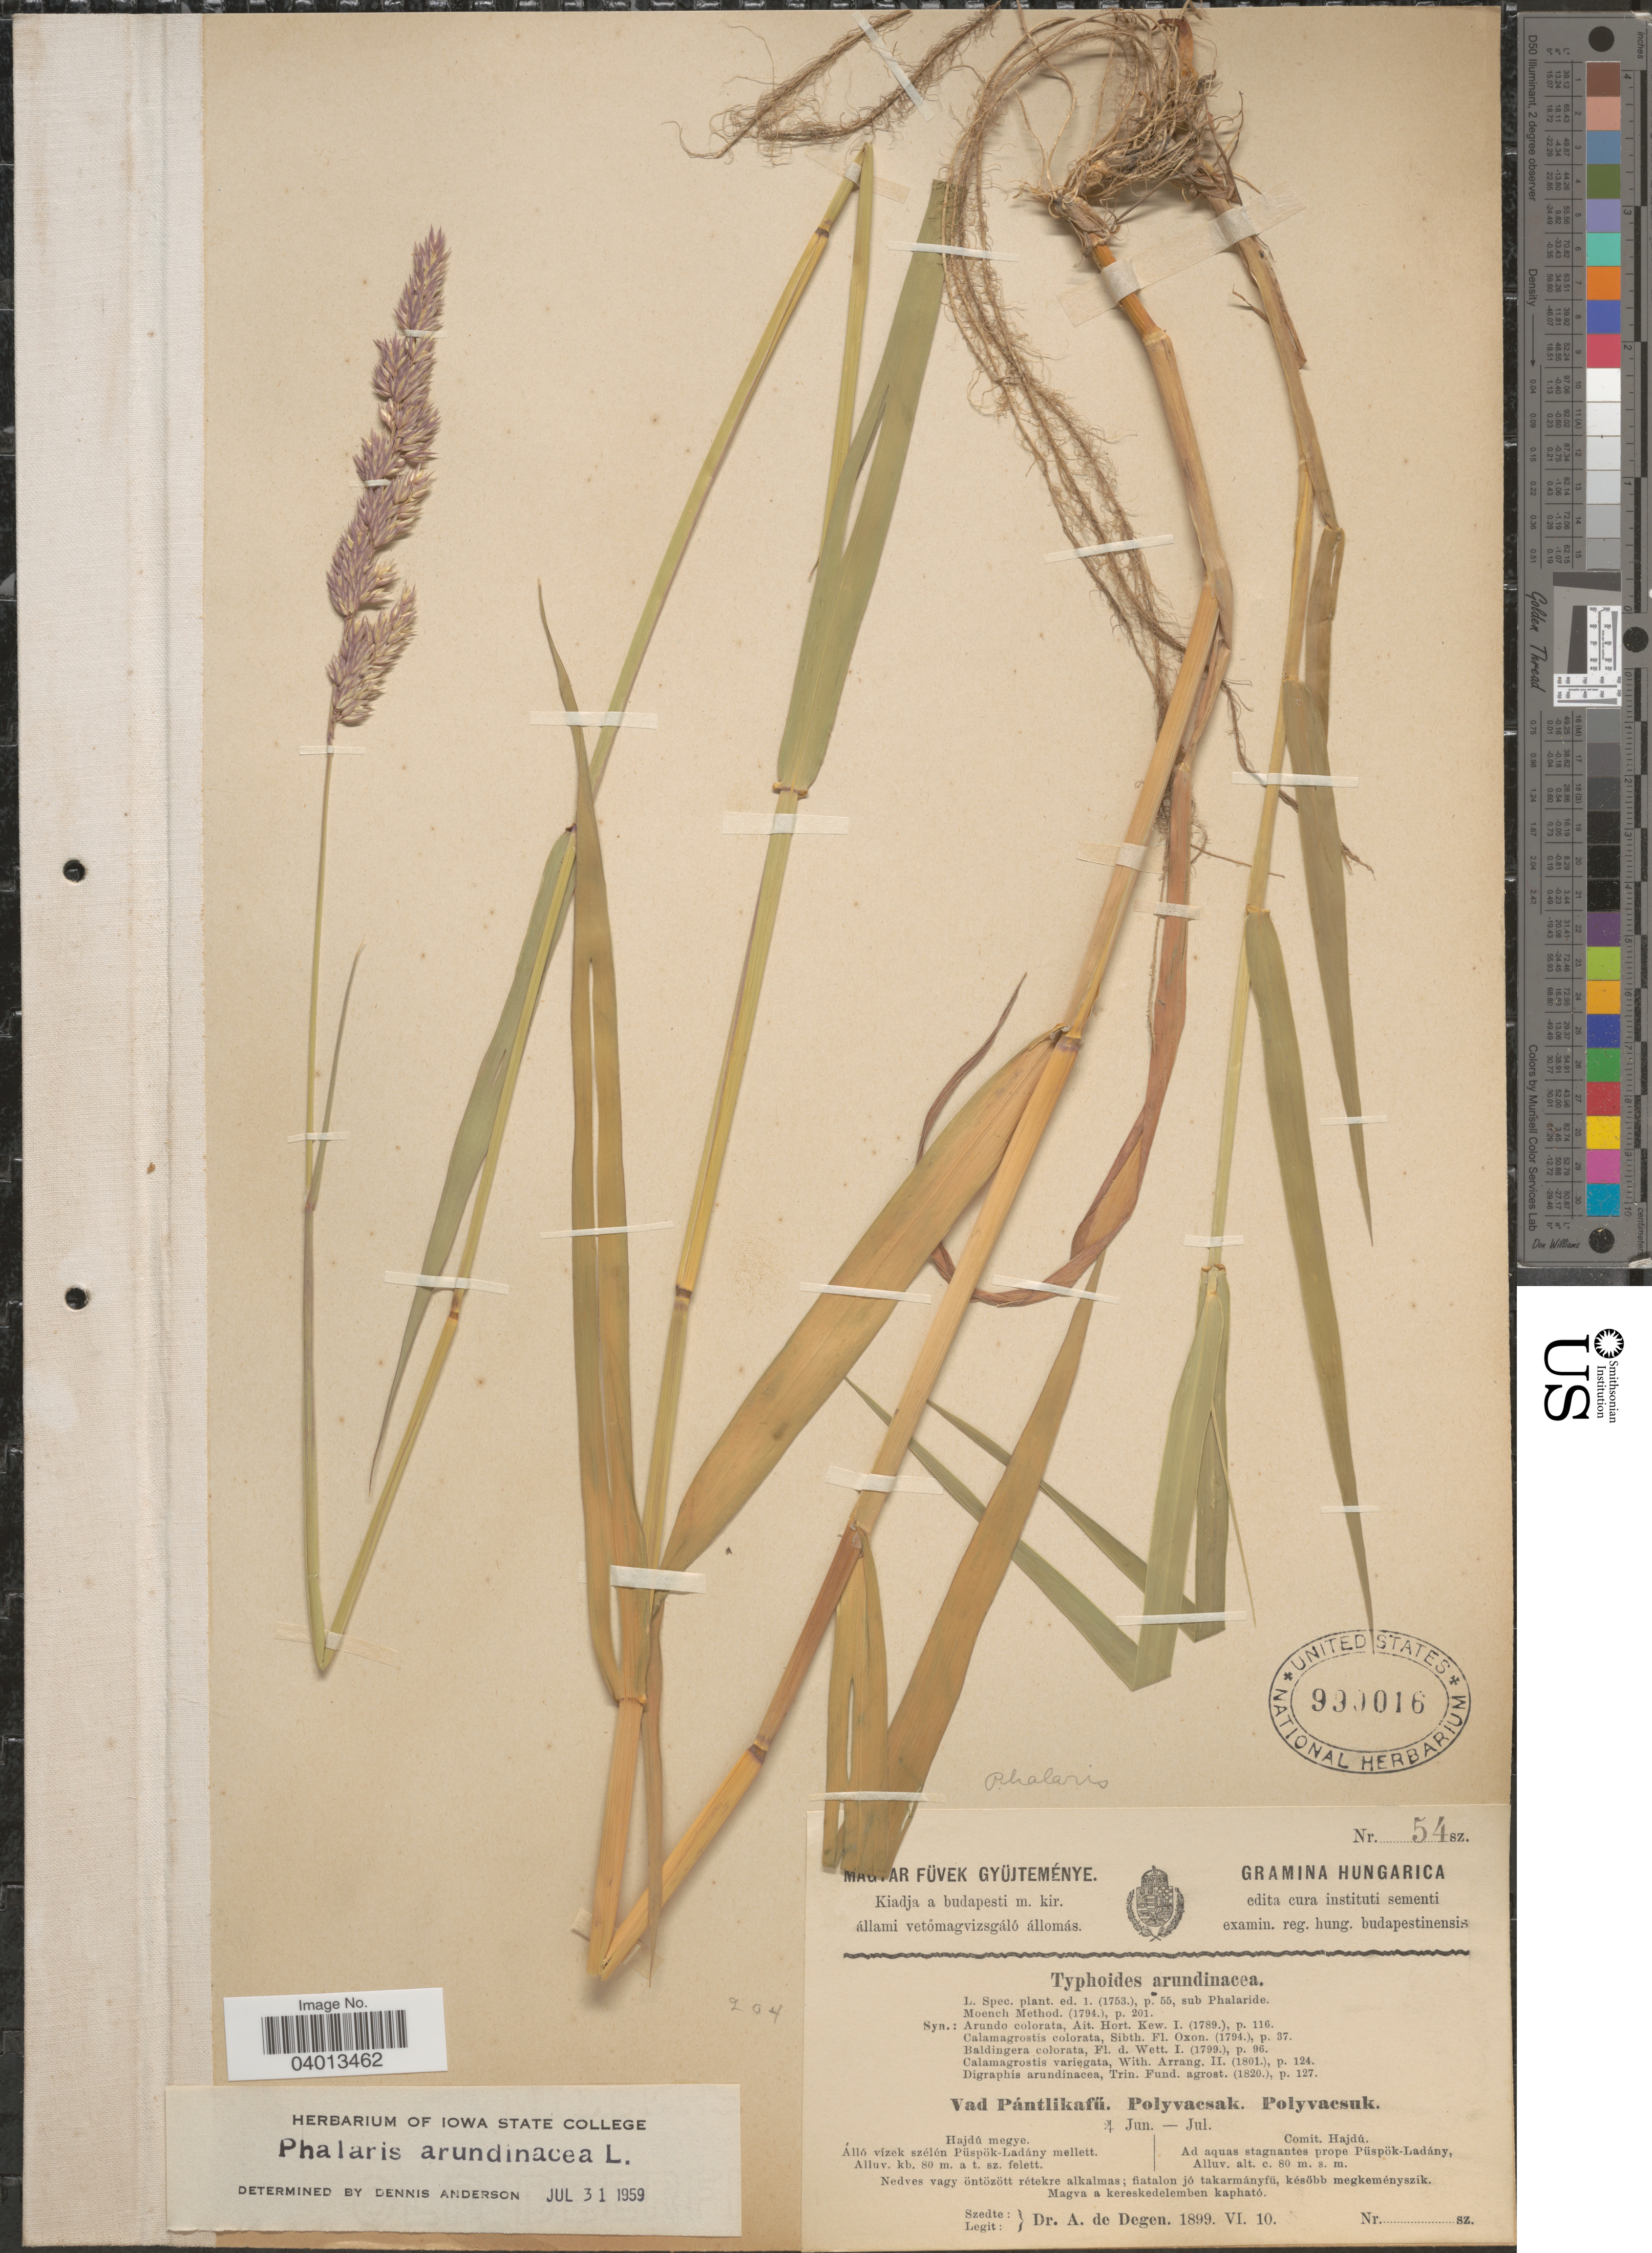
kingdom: Plantae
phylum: Tracheophyta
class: Liliopsida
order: Poales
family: Poaceae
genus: Phalaris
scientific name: Phalaris arundinacea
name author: L.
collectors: A. Degen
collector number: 54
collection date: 1899-06-10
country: Hungary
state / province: Hajdú-Bihar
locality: Hungarica. Comit. Hajdú. Ad aquas stagnantes prope Püspök-Ladány.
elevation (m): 80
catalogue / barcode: US 990016